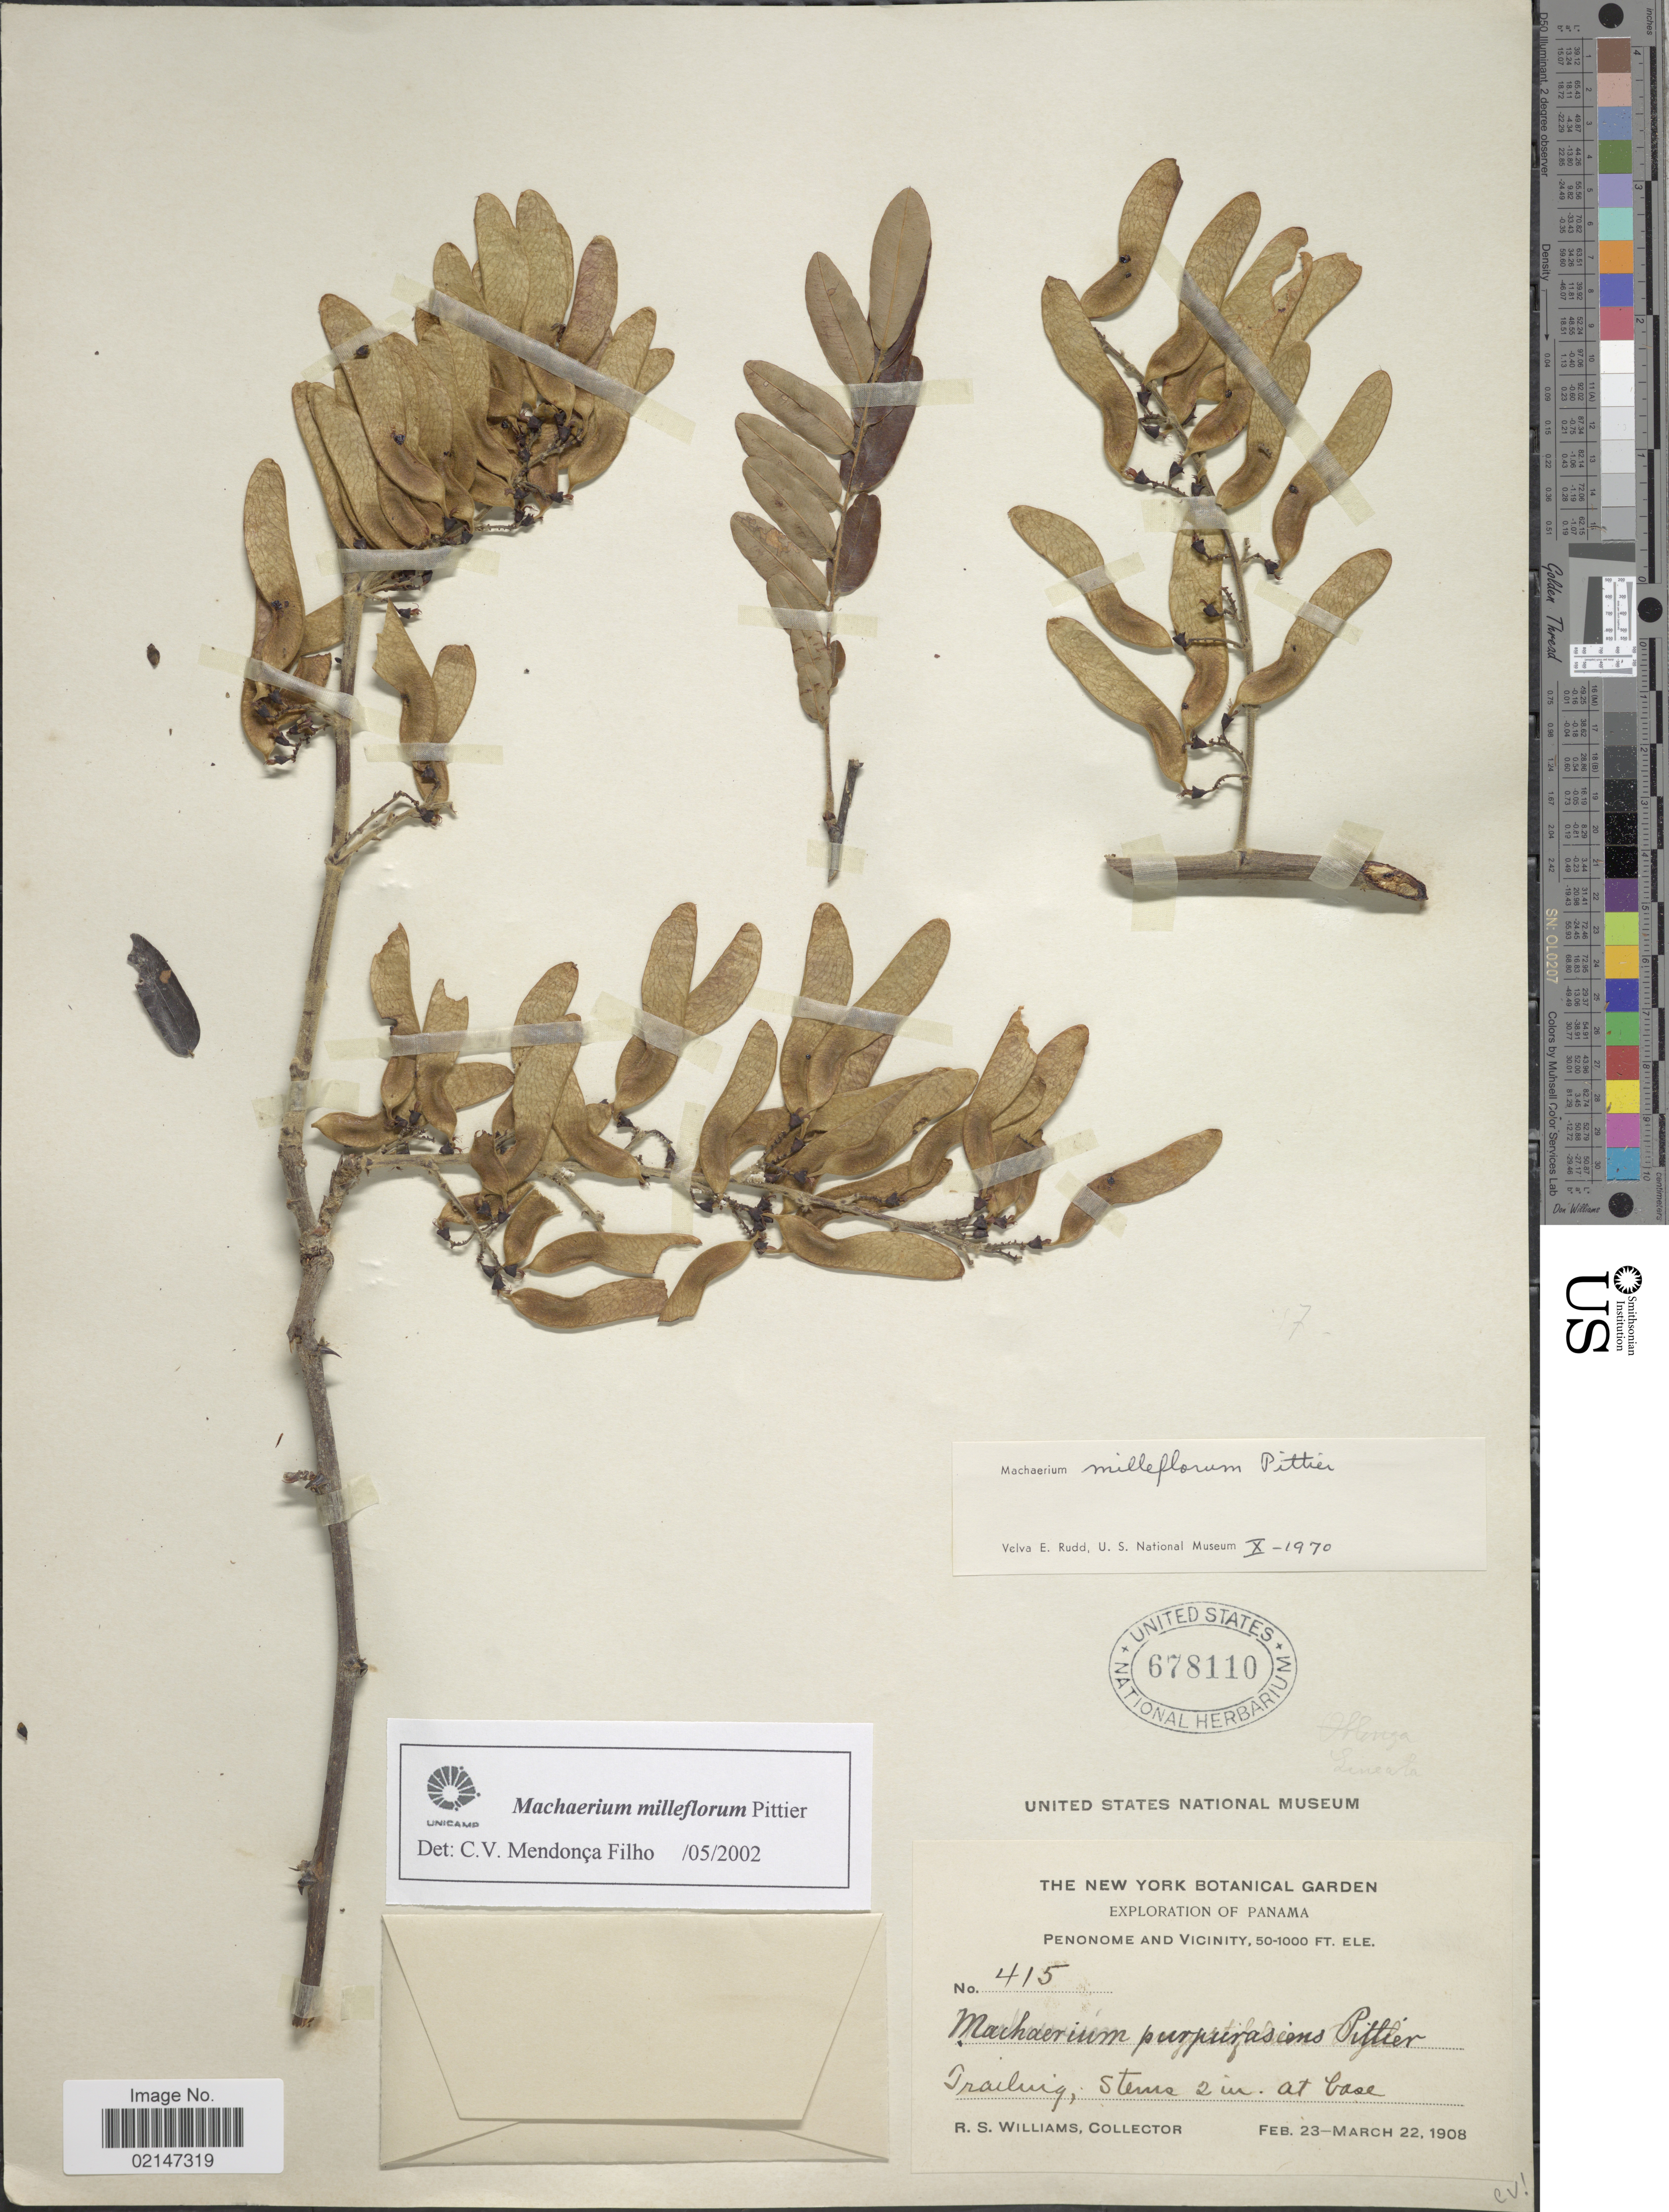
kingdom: Plantae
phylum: Tracheophyta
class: Magnoliopsida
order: Fabales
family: Fabaceae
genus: Machaerium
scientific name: Machaerium milleflorum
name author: Pittier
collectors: R. S. Williams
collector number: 415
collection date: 1908-02-23/1908-03-22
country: Panama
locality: Penonome And Vicinity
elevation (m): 15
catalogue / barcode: US 678110